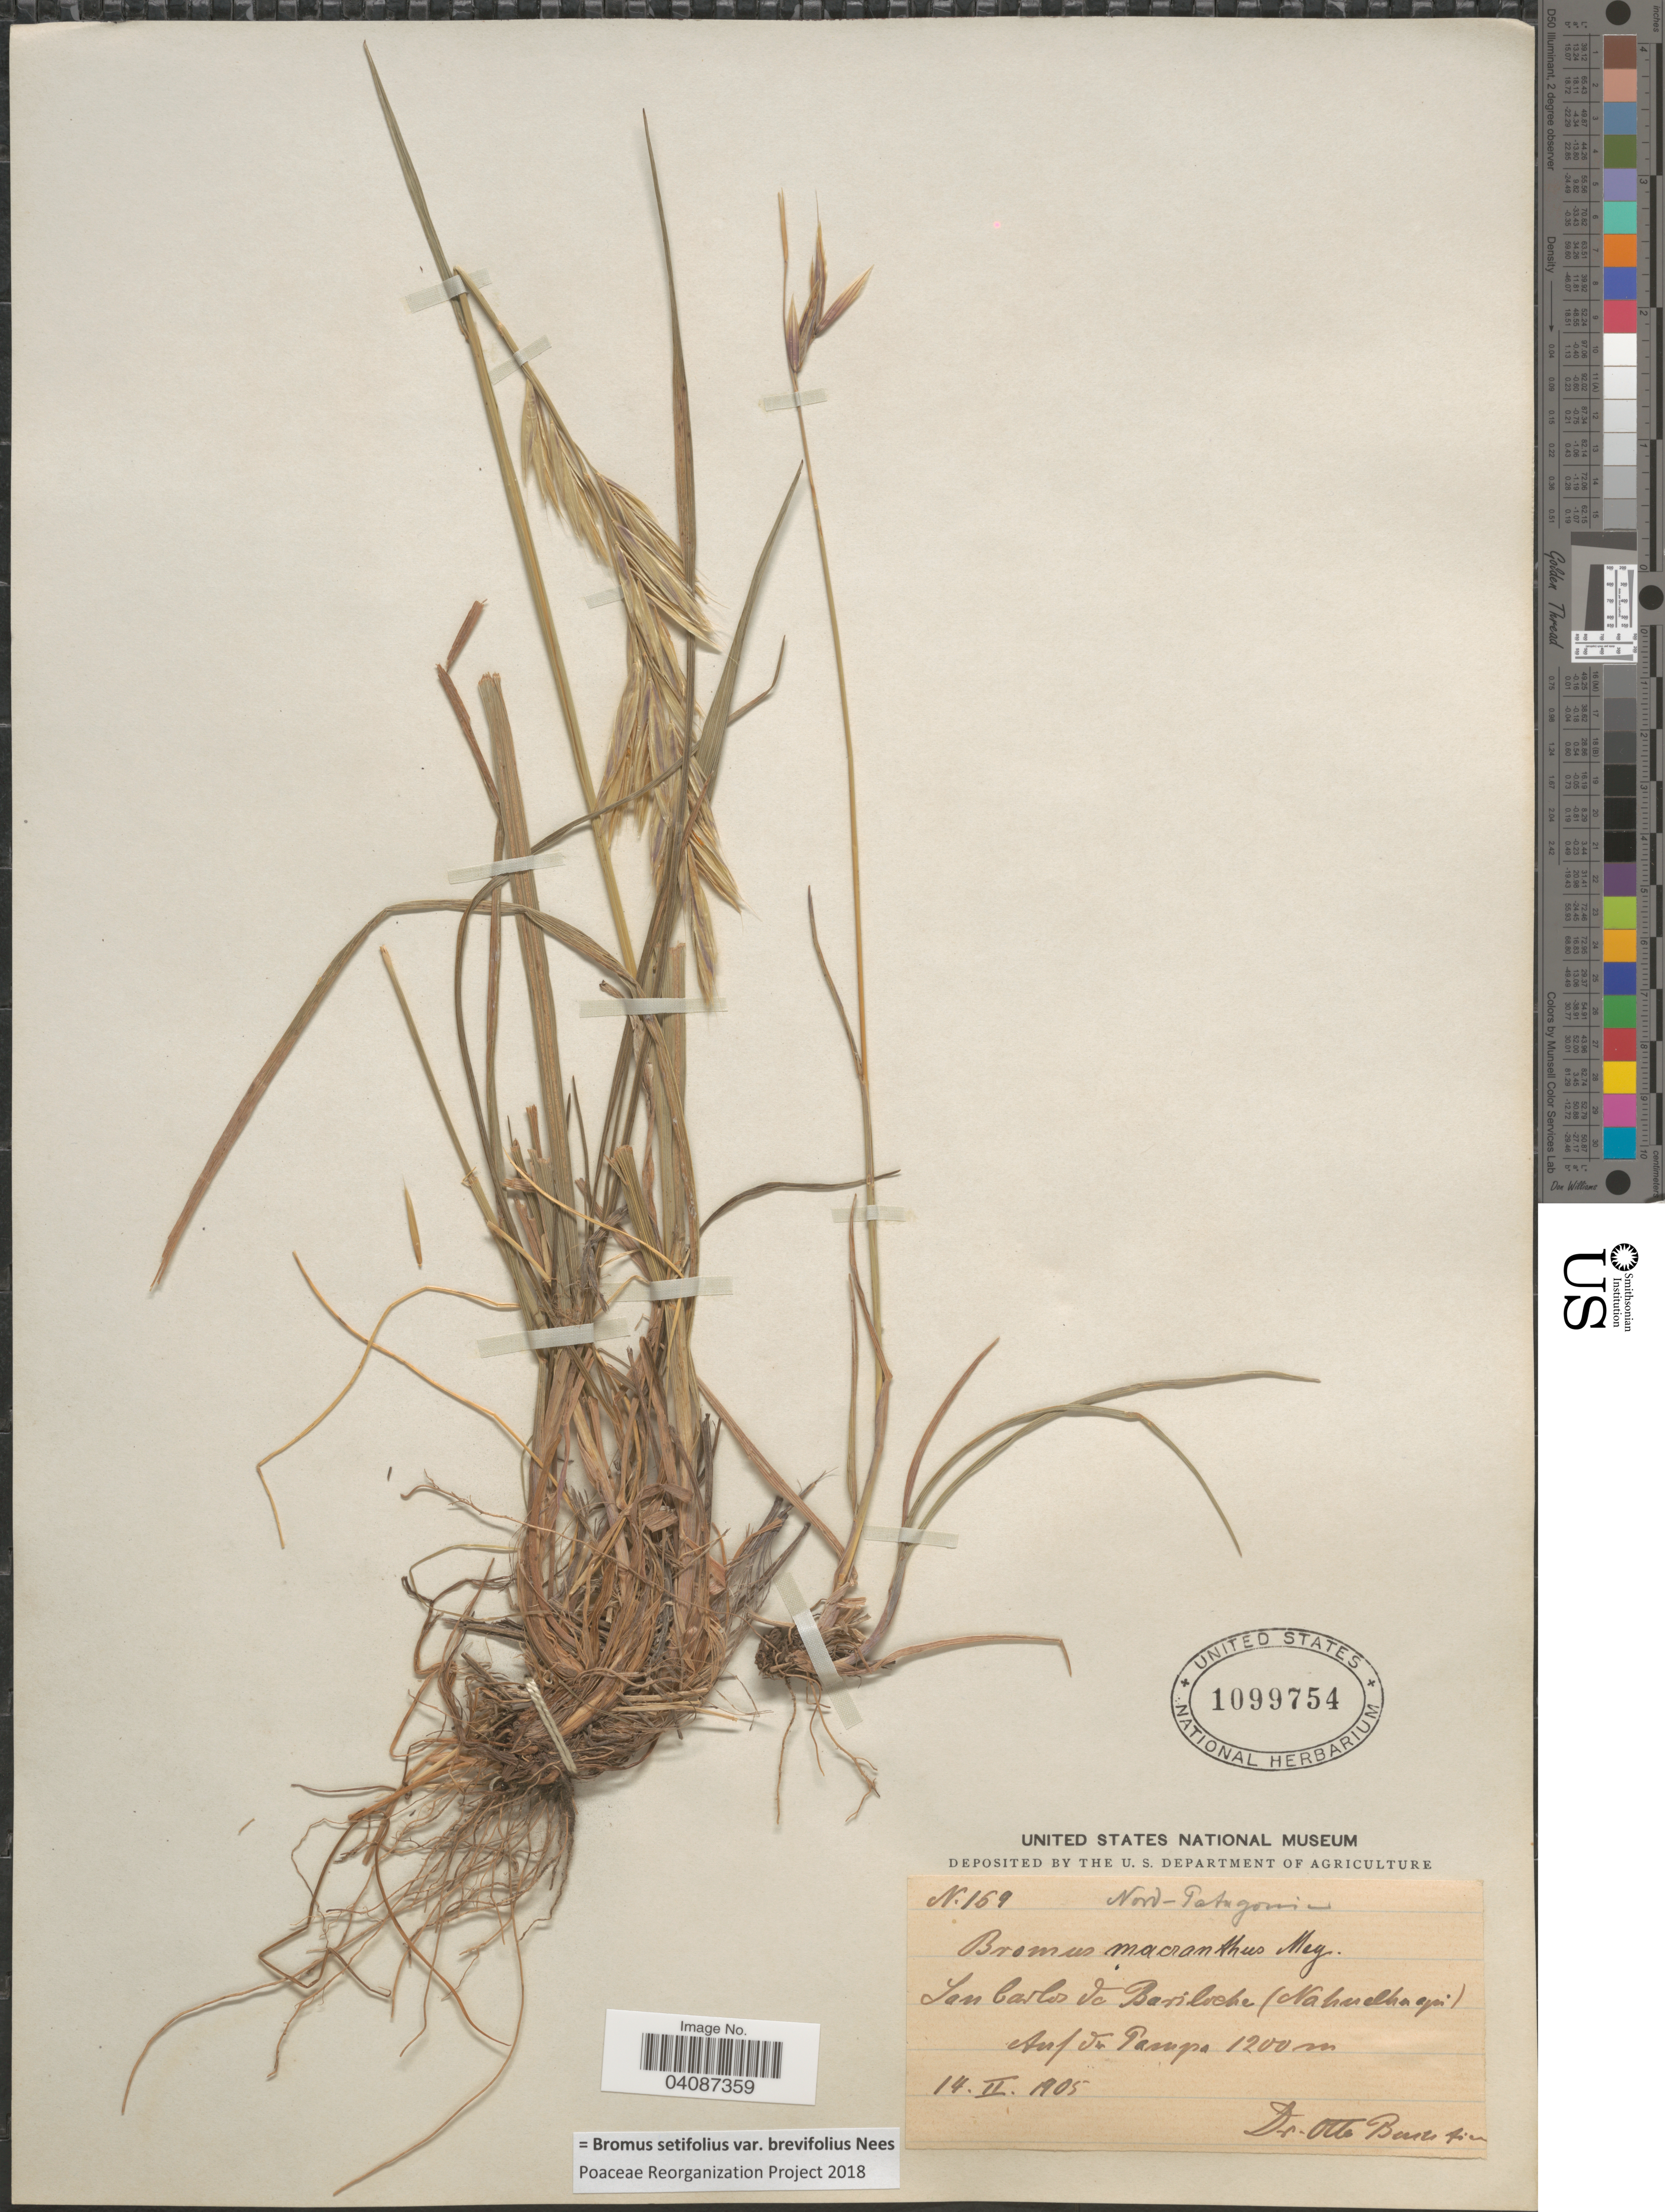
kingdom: Plantae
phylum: Tracheophyta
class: Liliopsida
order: Poales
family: Poaceae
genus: Bromus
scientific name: Bromus setifolis var. brevifolius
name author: Nees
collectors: O. Buchtien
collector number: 169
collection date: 1905-02-14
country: Argentina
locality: Nord-Patagonia. San Carlos de Bariloche (Nahuelhaqui). Auf du Pampa.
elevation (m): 1200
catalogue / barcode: US 1099754